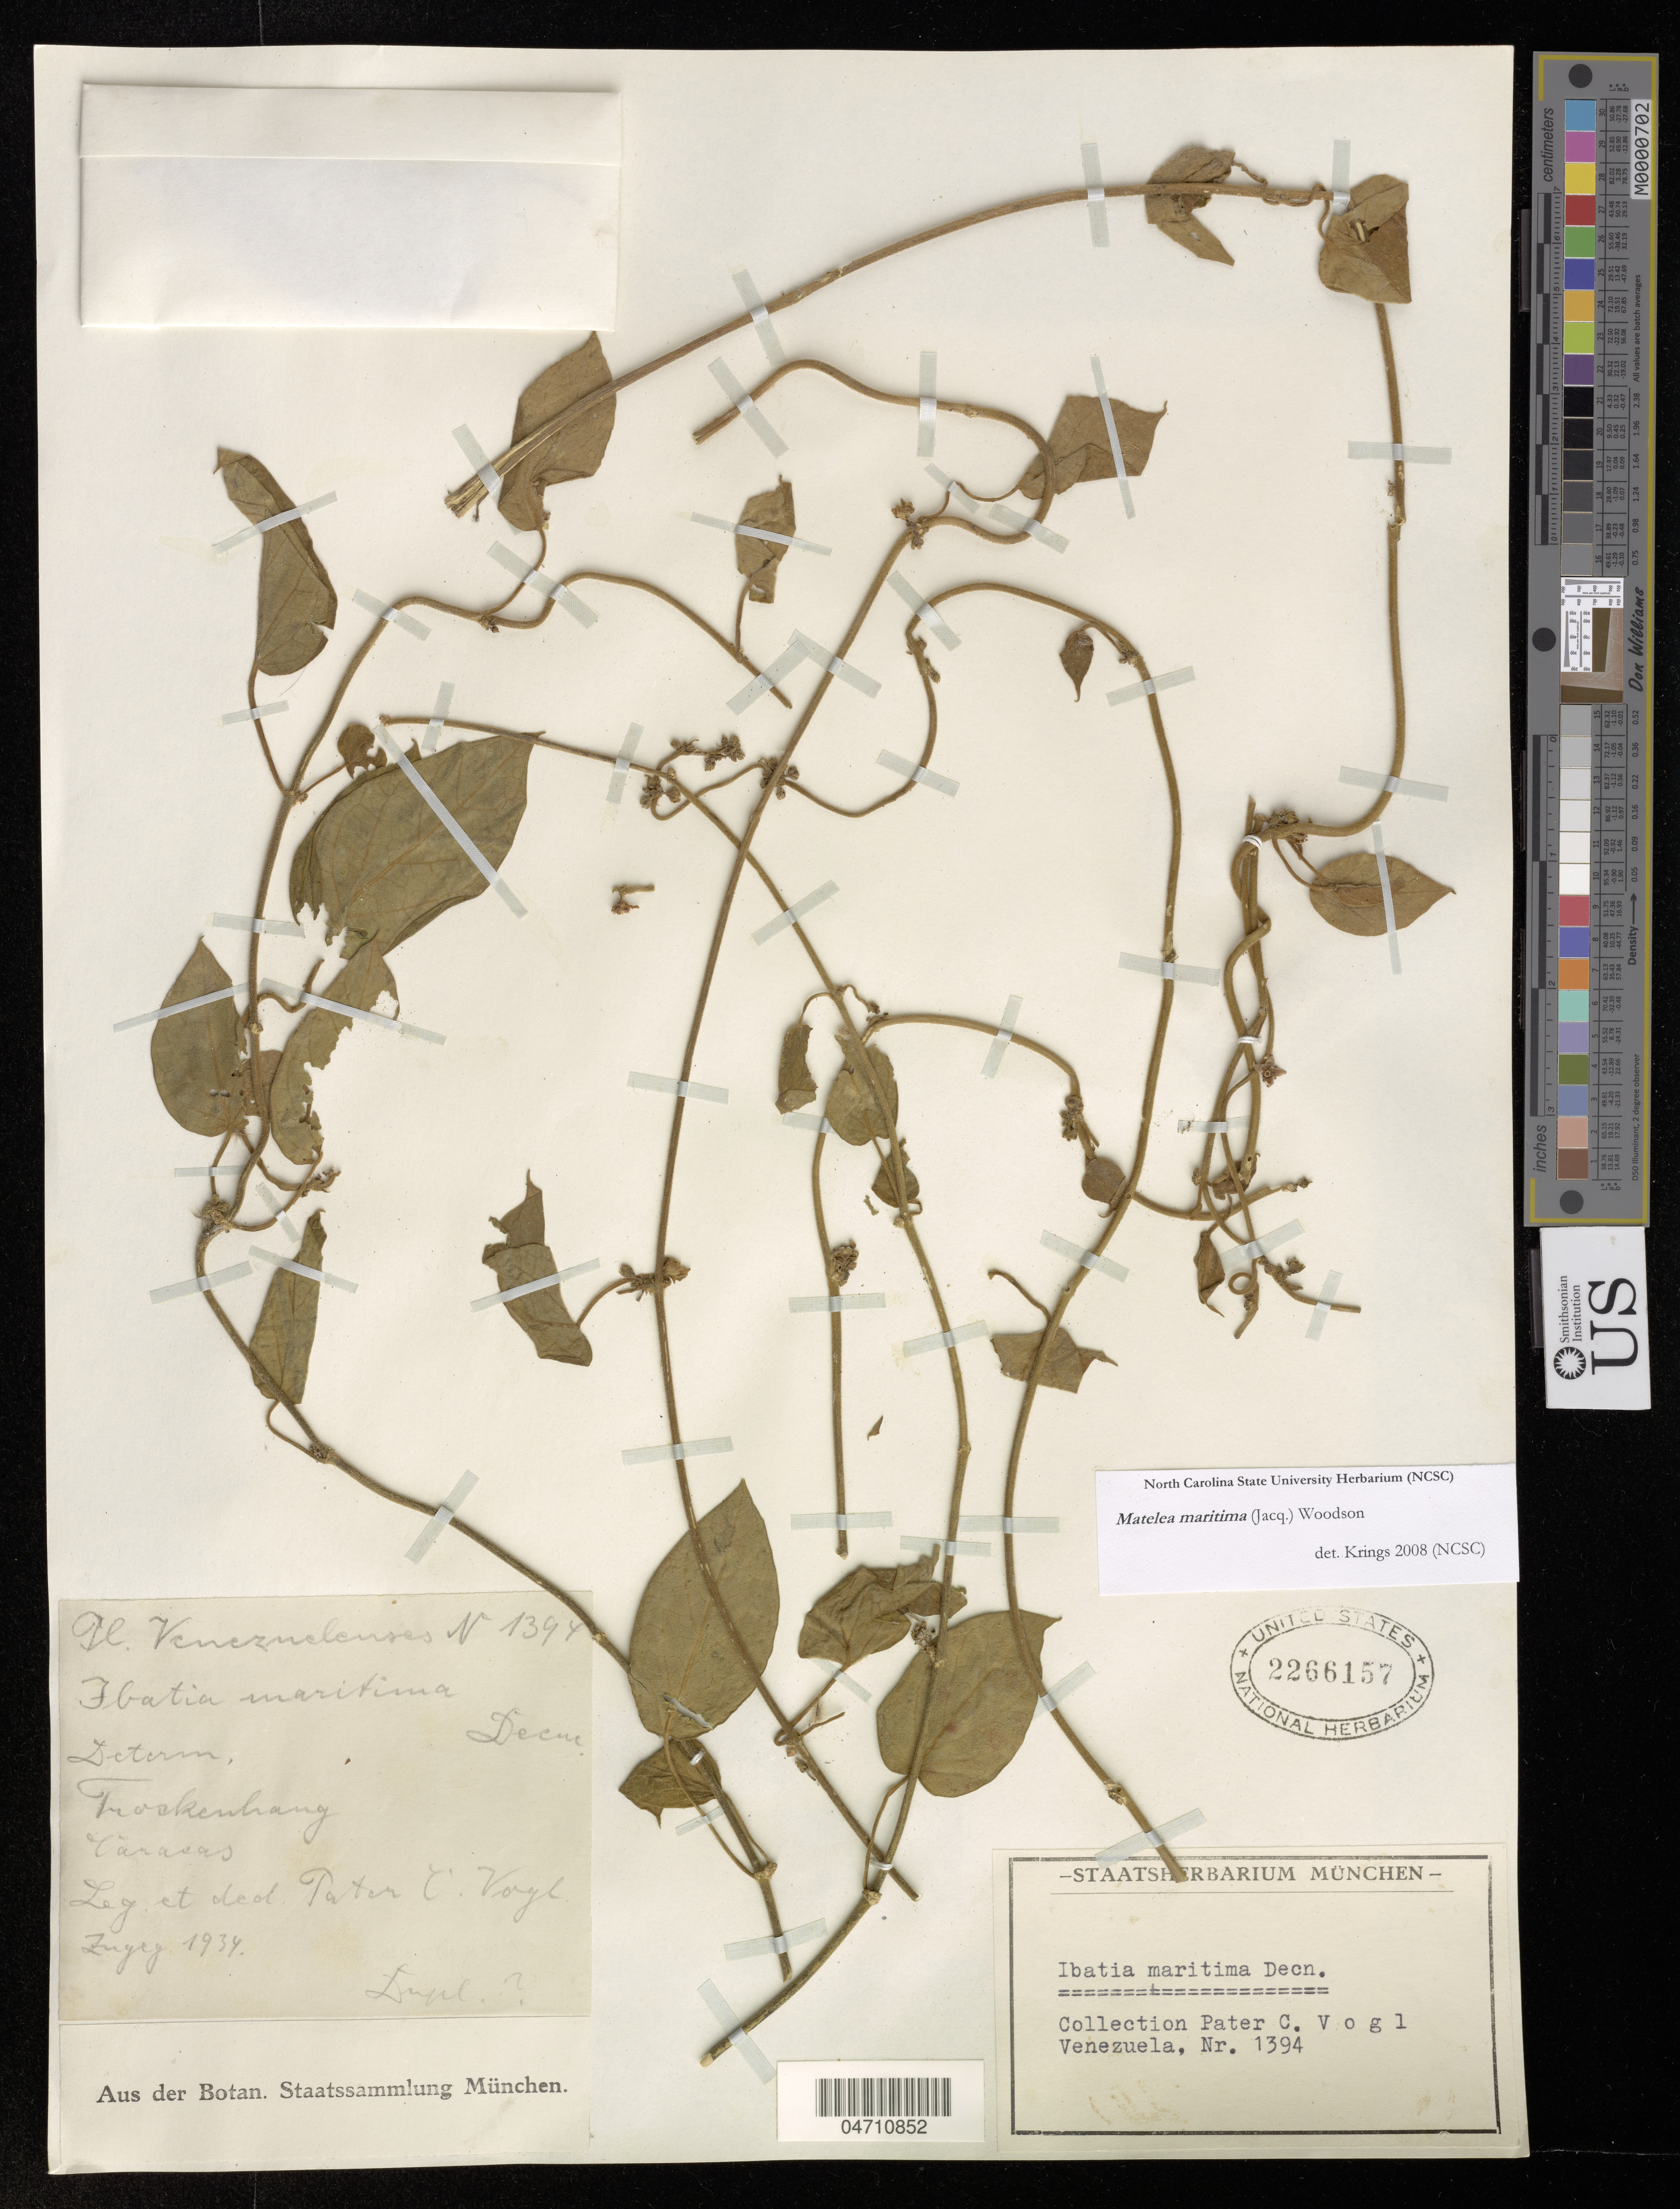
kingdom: Plantae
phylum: Tracheophyta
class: Magnoliopsida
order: Gentianales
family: Apocynaceae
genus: Matelea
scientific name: Matelea maritima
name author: (Jacq.) Woodson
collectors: P. Vogl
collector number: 1394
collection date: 1934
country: Venezuela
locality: Caracas.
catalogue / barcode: US 2266157